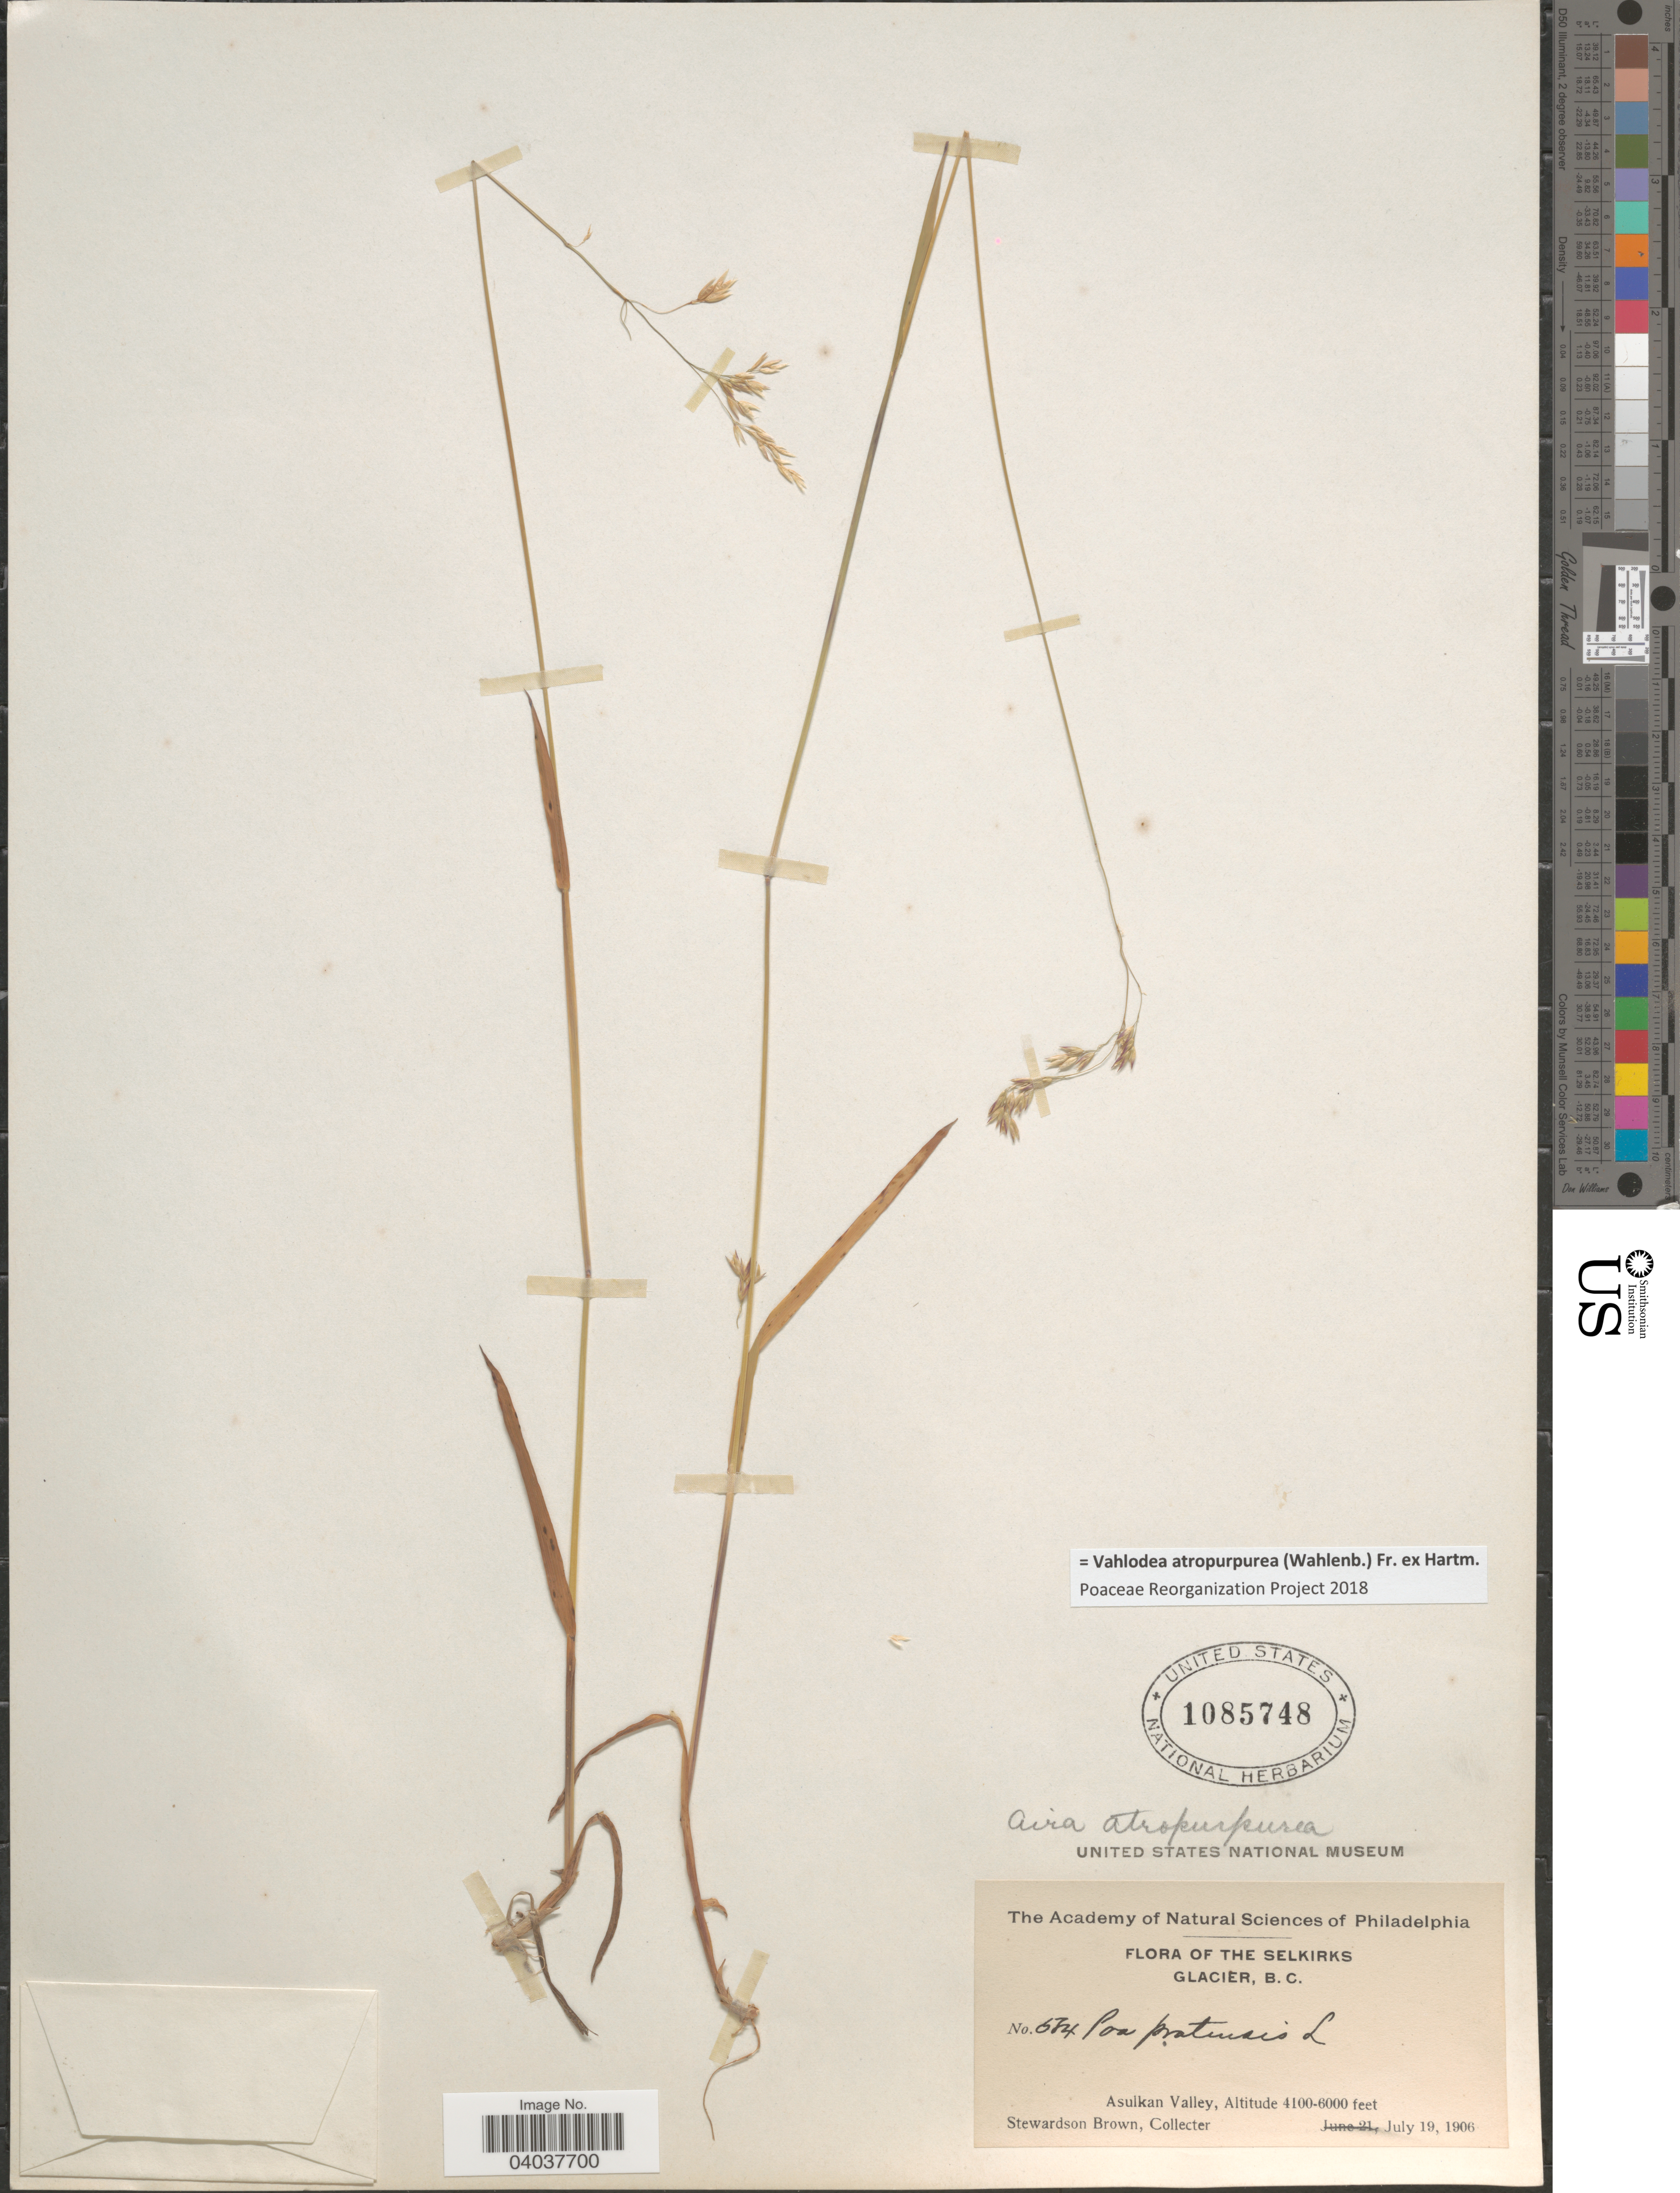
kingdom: Plantae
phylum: Tracheophyta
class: Liliopsida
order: Poales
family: Poaceae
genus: Vahlodea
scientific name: Vahlodea atropurpurea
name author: (Wahlenb.) Fr. ex Hartm.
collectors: S. Brown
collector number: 674*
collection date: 1906-07-19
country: Canada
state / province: British Columbia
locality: The Selkirks Glacier. Asulkan Valley.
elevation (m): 1250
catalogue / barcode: US 1085748